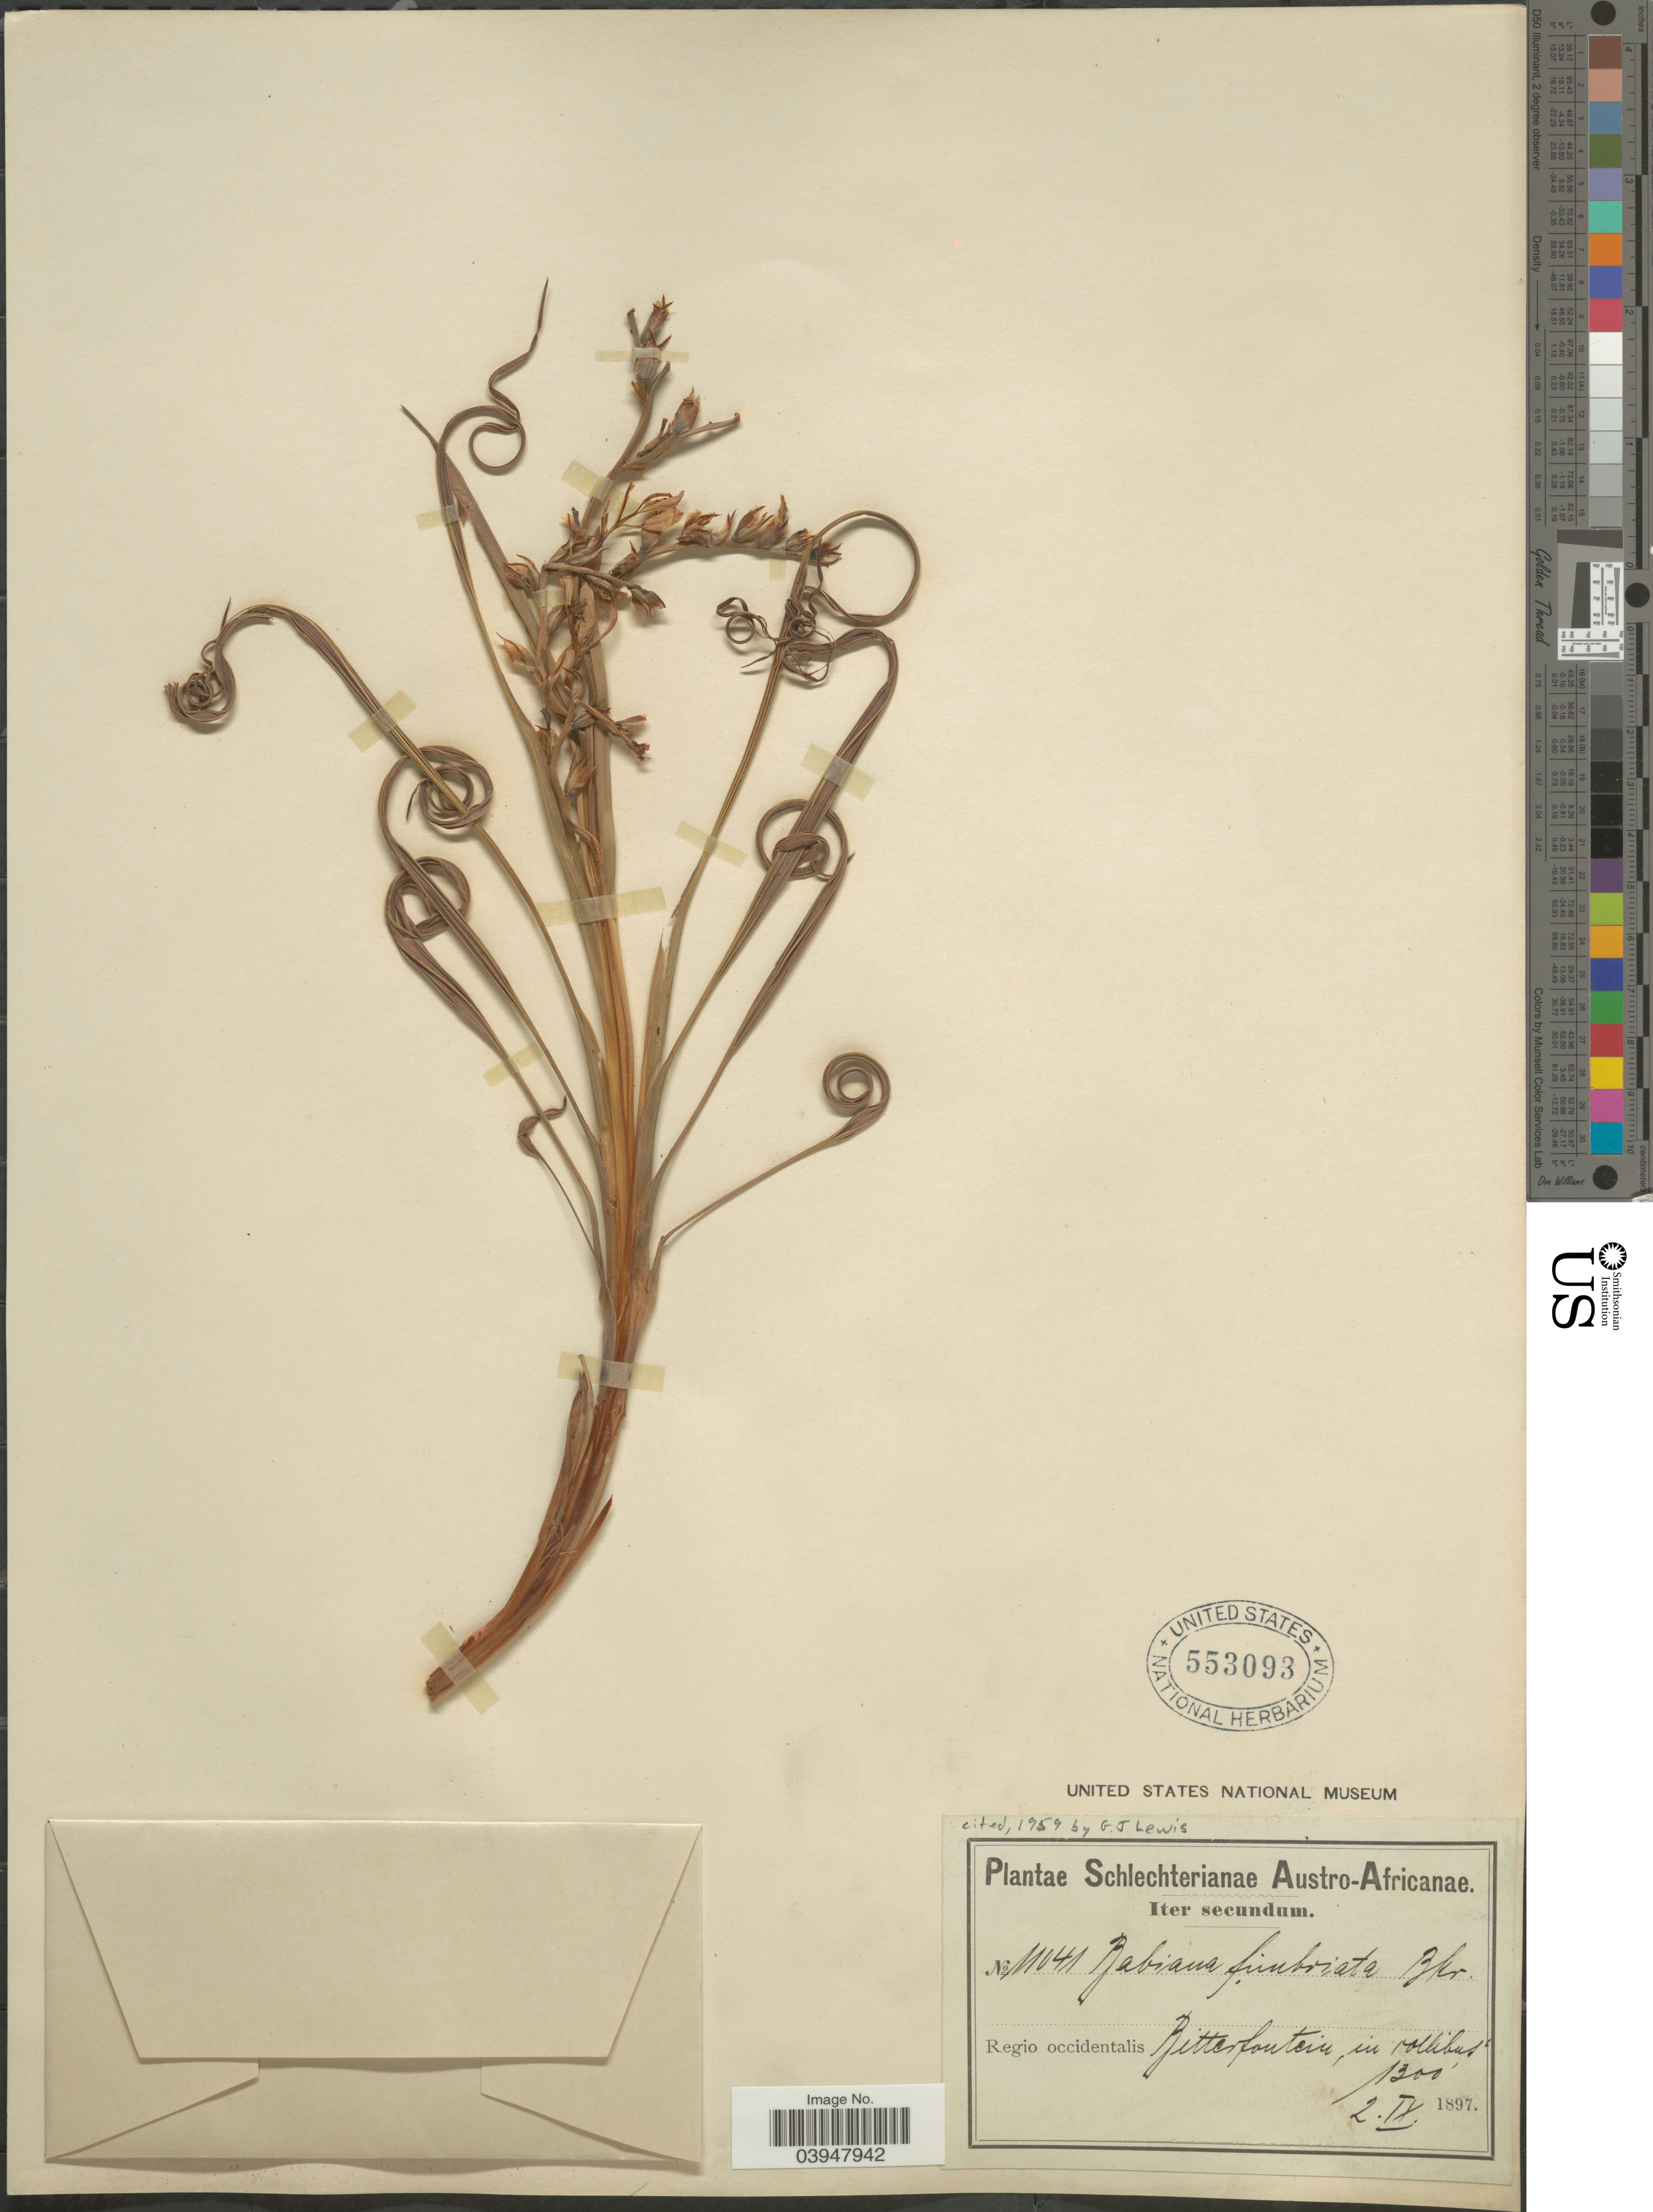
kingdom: Plantae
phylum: Tracheophyta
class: Liliopsida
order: Asparagales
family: Iridaceae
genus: Babiana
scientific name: Babiana fimbriata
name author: (Klatt) Baker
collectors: Schlechter, --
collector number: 11041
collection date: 1897-09-02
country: South Africa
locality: Austro-Africanae. Regio occidentalis Bitterfontein, in collibus.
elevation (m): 396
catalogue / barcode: US 553093